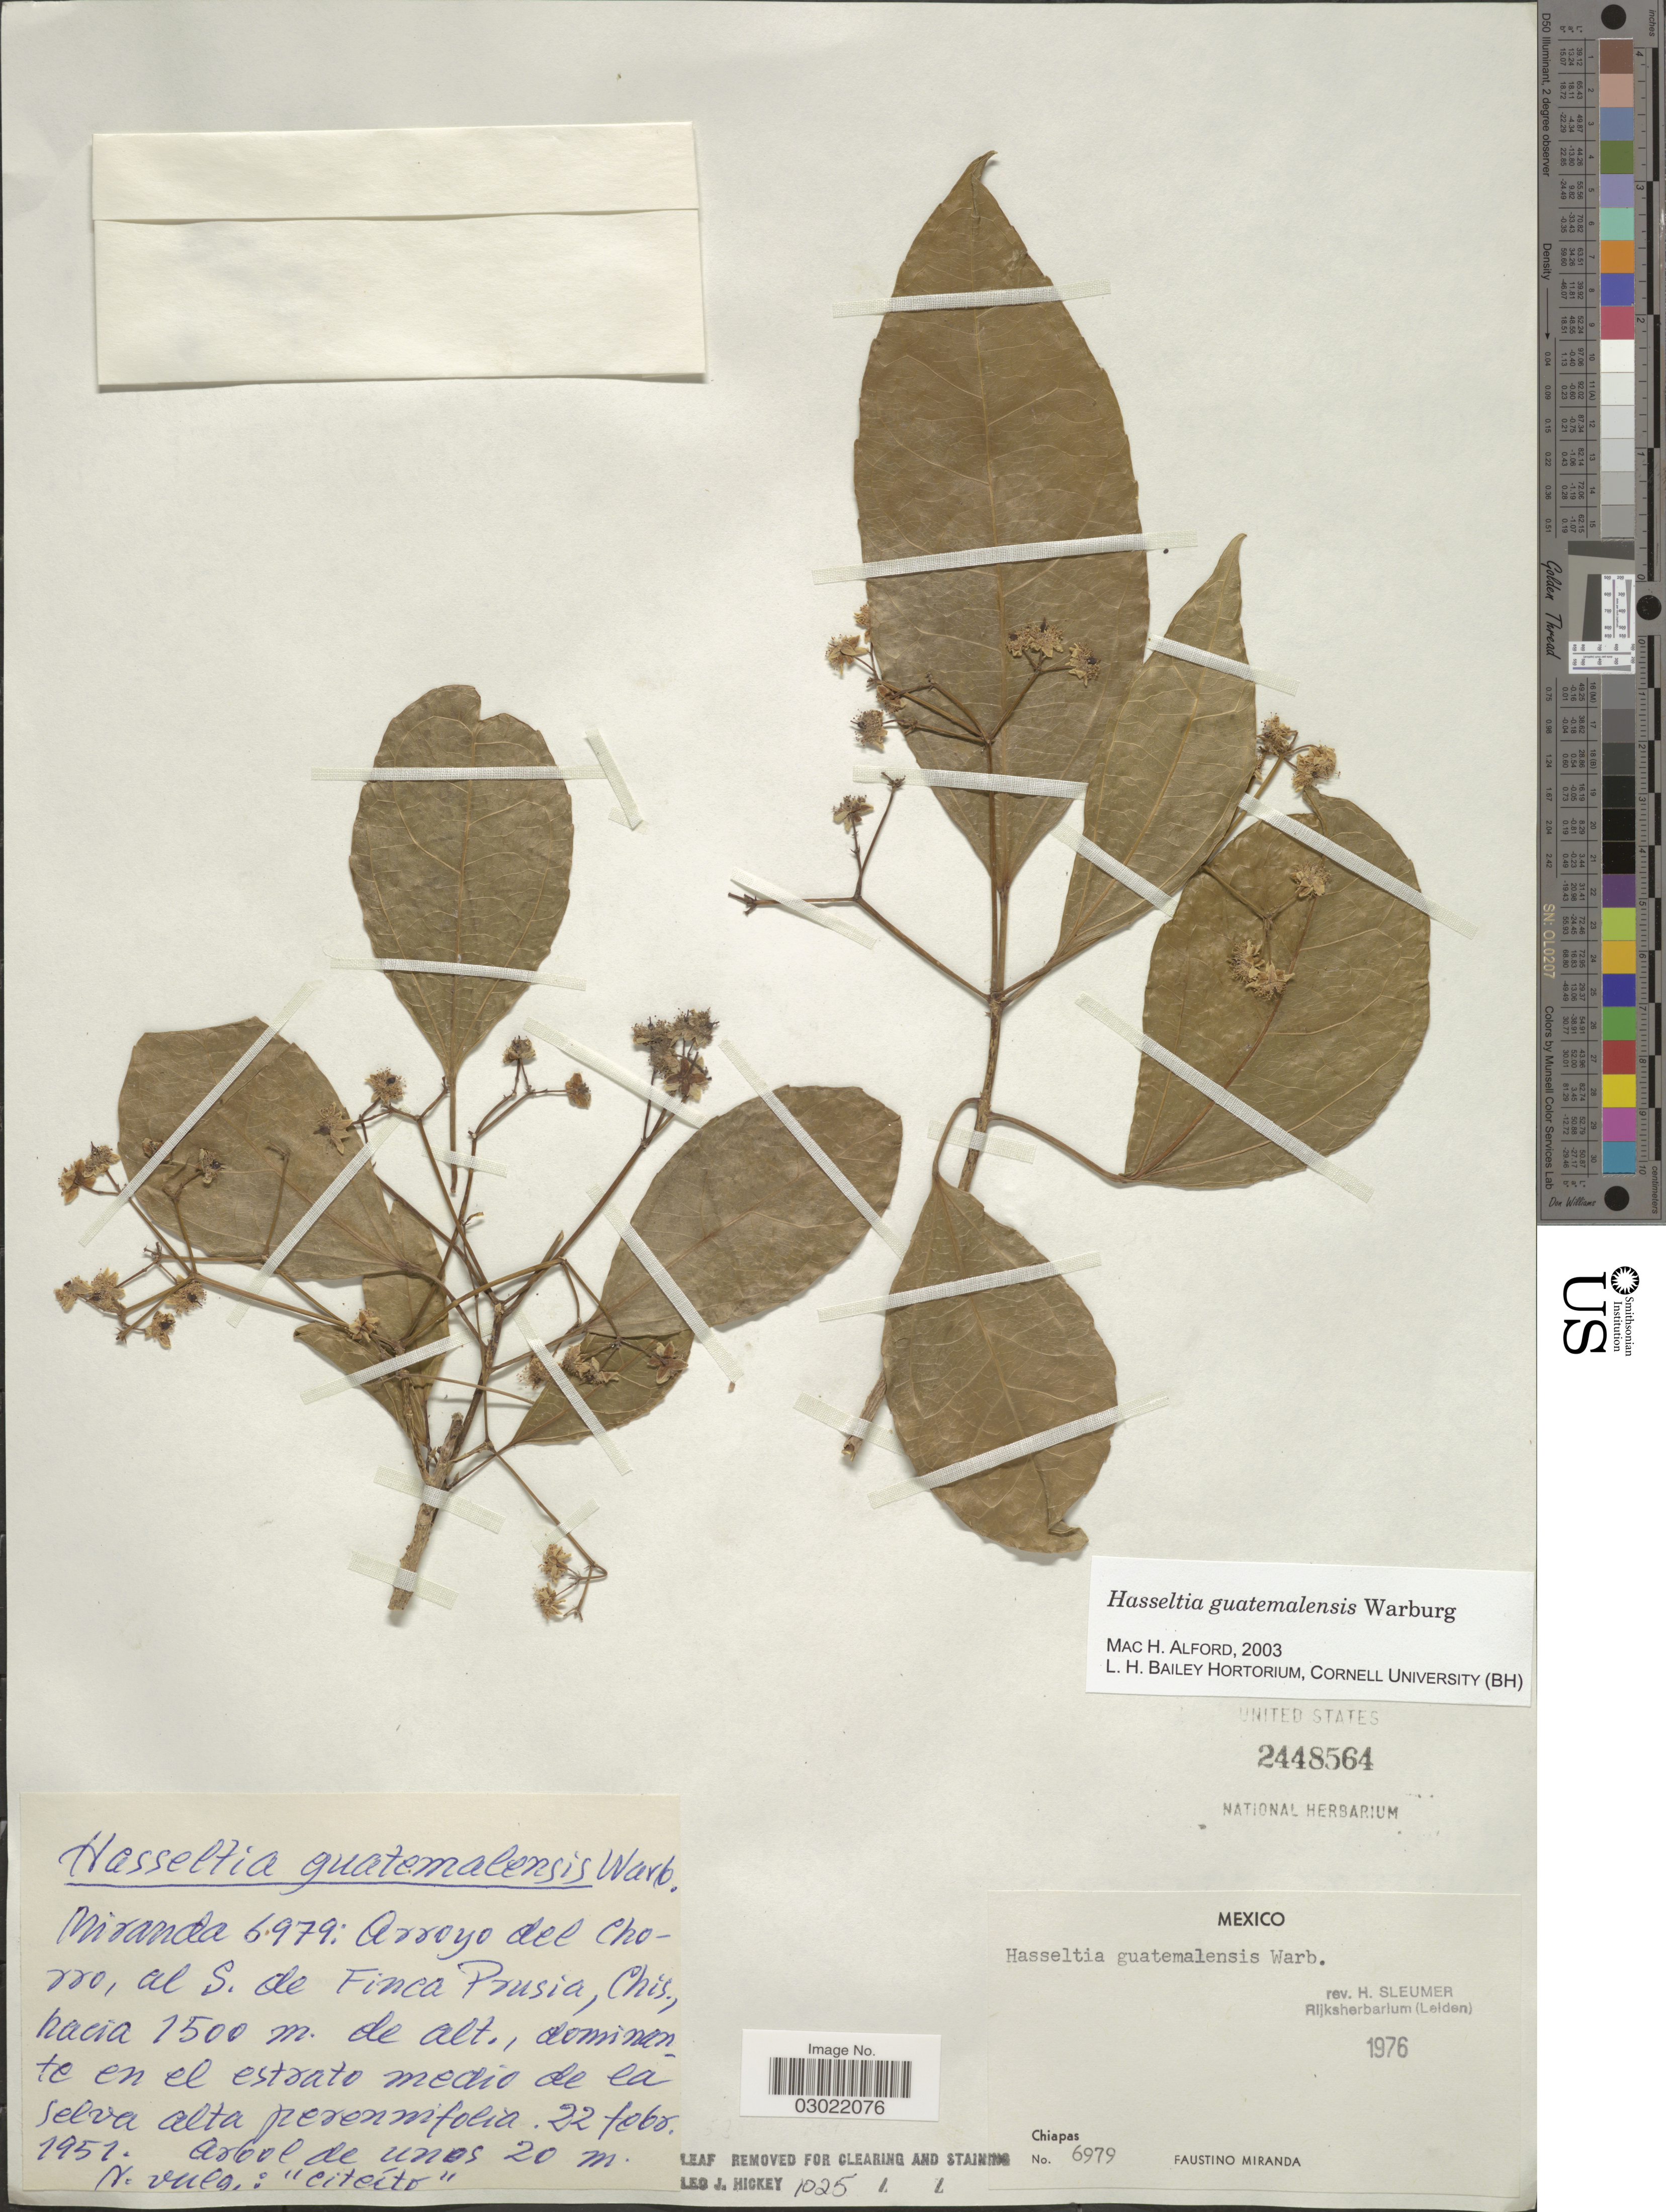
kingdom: Plantae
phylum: Tracheophyta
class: Magnoliopsida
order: Malpighiales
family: Salicaceae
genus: Hasseltia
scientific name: Hasseltia guatemalensis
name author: Warb.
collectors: F. Miranda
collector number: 6979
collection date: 1951-02-22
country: Mexico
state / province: Chiapas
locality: Arroyo del Chorro, al S. de Finca Prusia, Chis.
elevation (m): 1500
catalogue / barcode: US 2448564